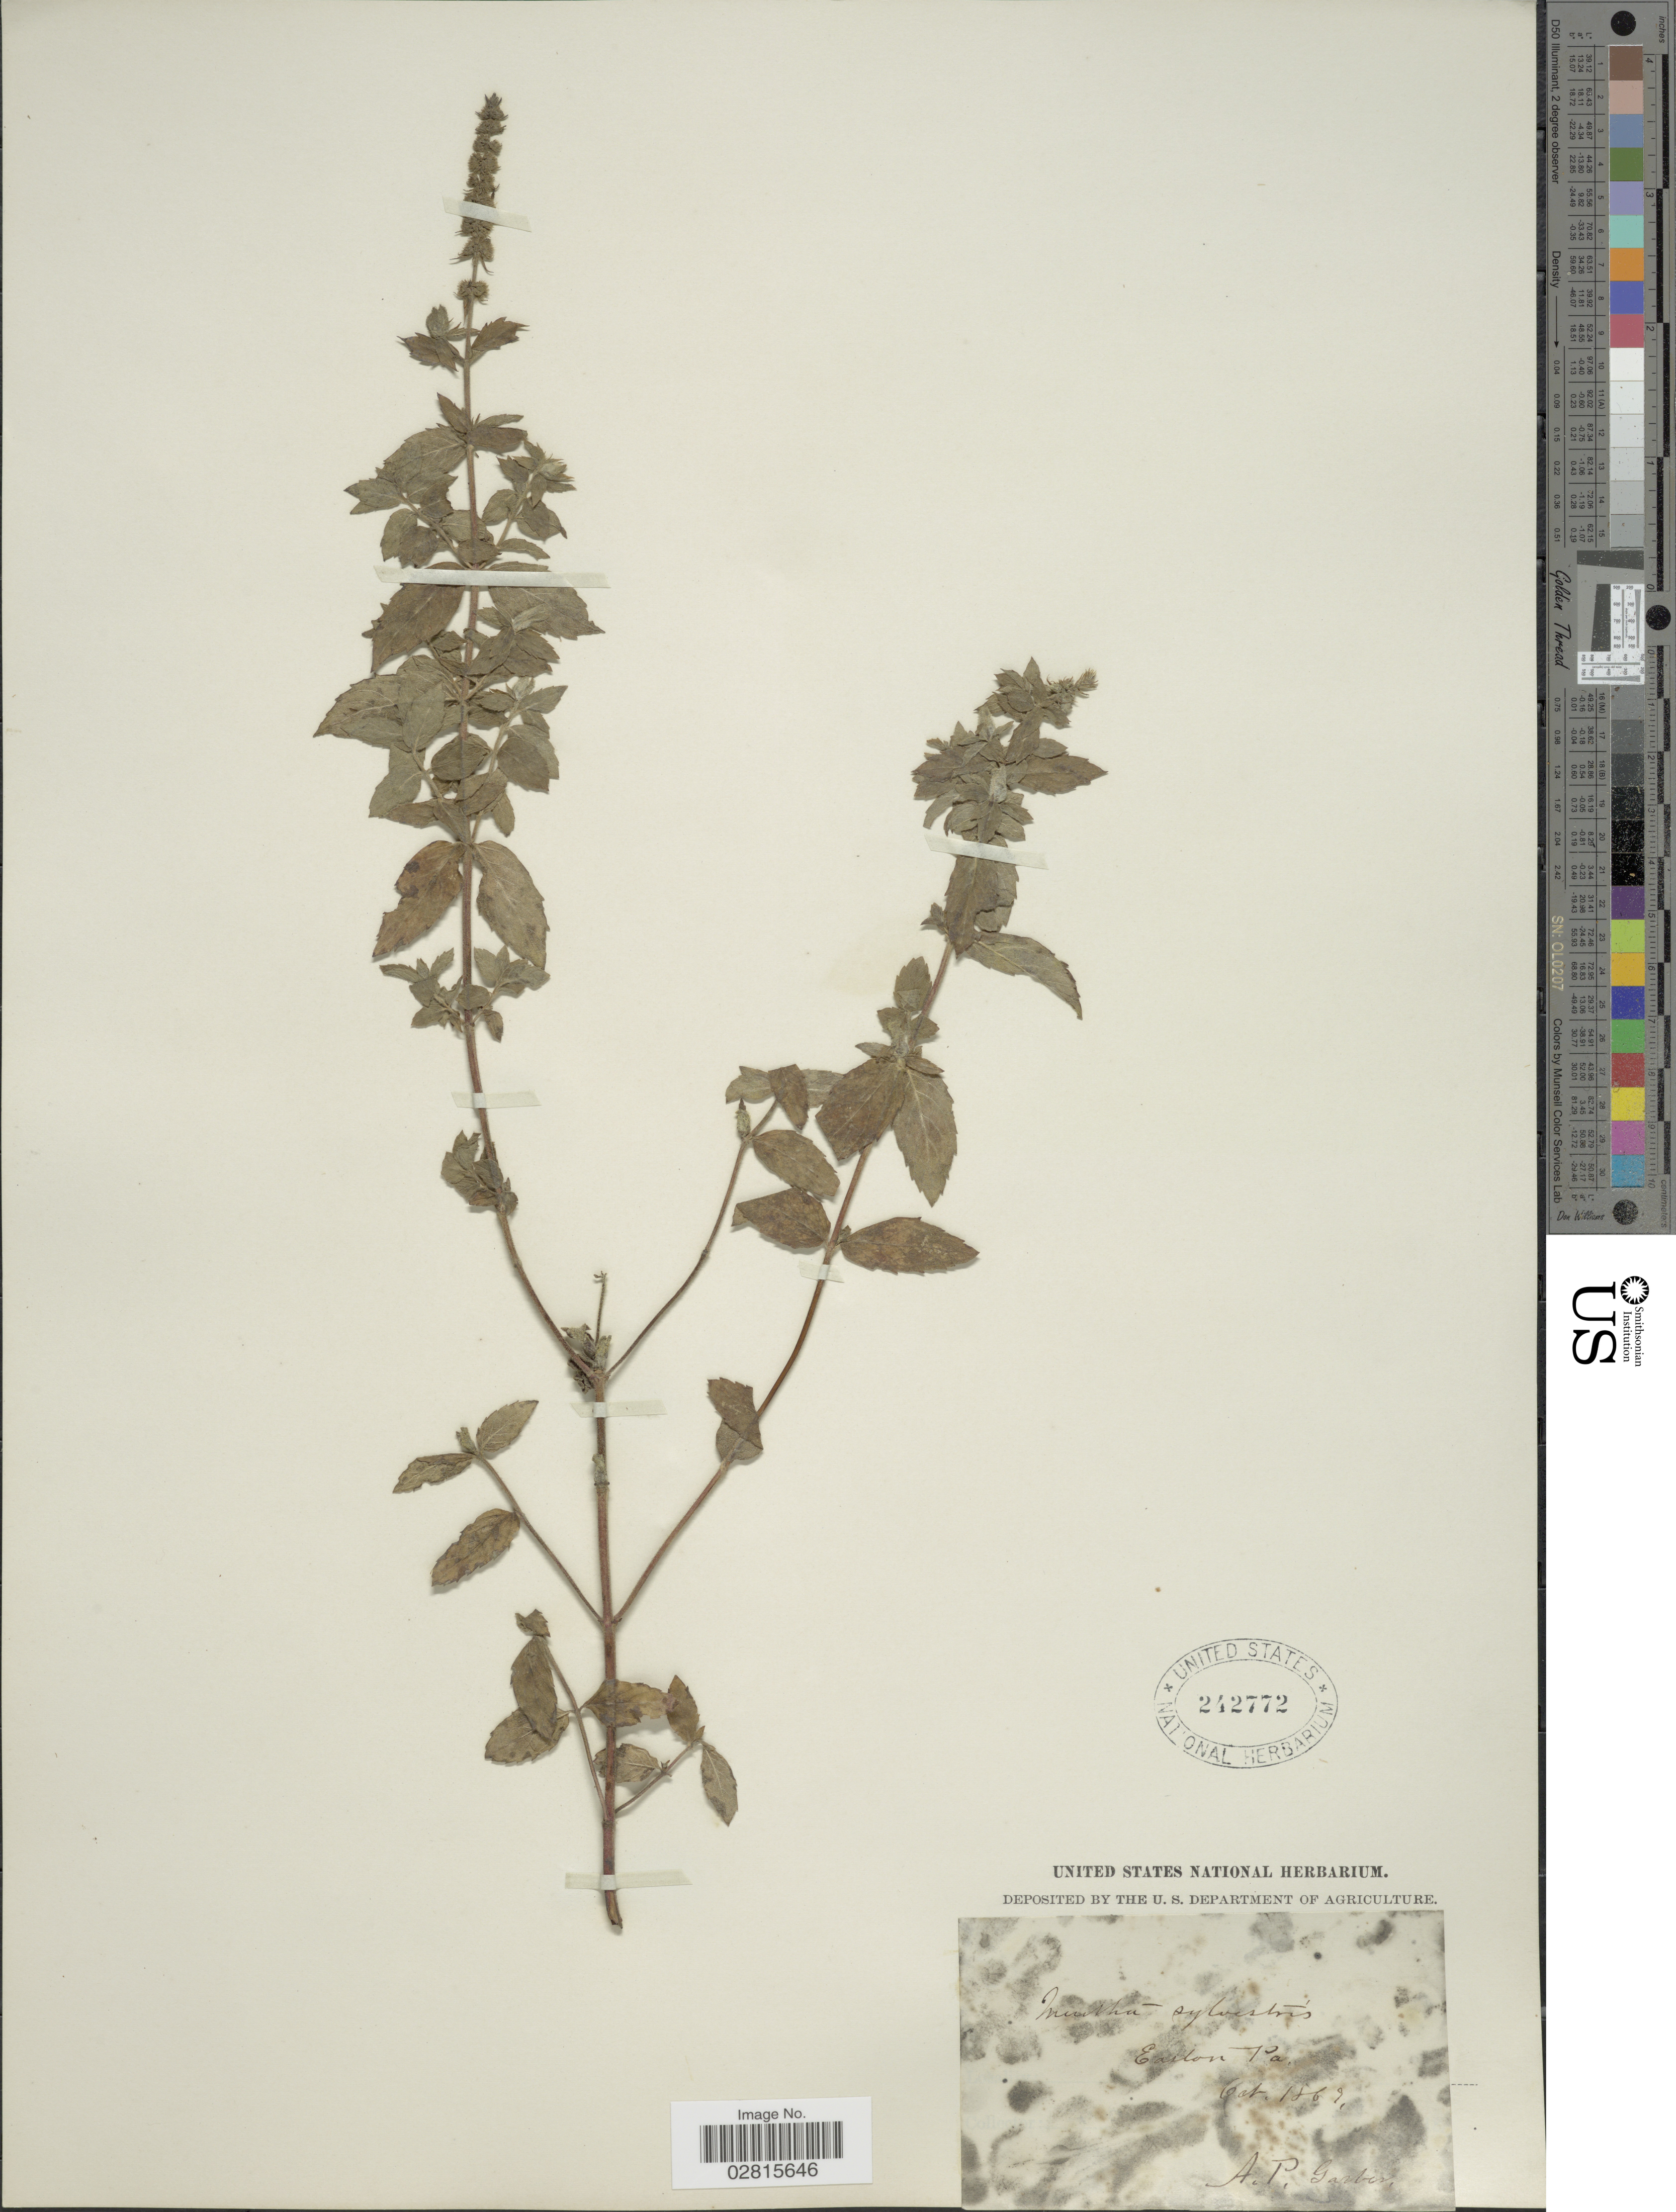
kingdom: Plantae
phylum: Tracheophyta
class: Magnoliopsida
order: Lamiales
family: Lamiaceae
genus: Mentha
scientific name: Mentha longifolia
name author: (L.) L.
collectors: A. P. Garber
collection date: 1869-10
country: United States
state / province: Pennsylvania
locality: Easton, Pa.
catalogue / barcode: US 242772